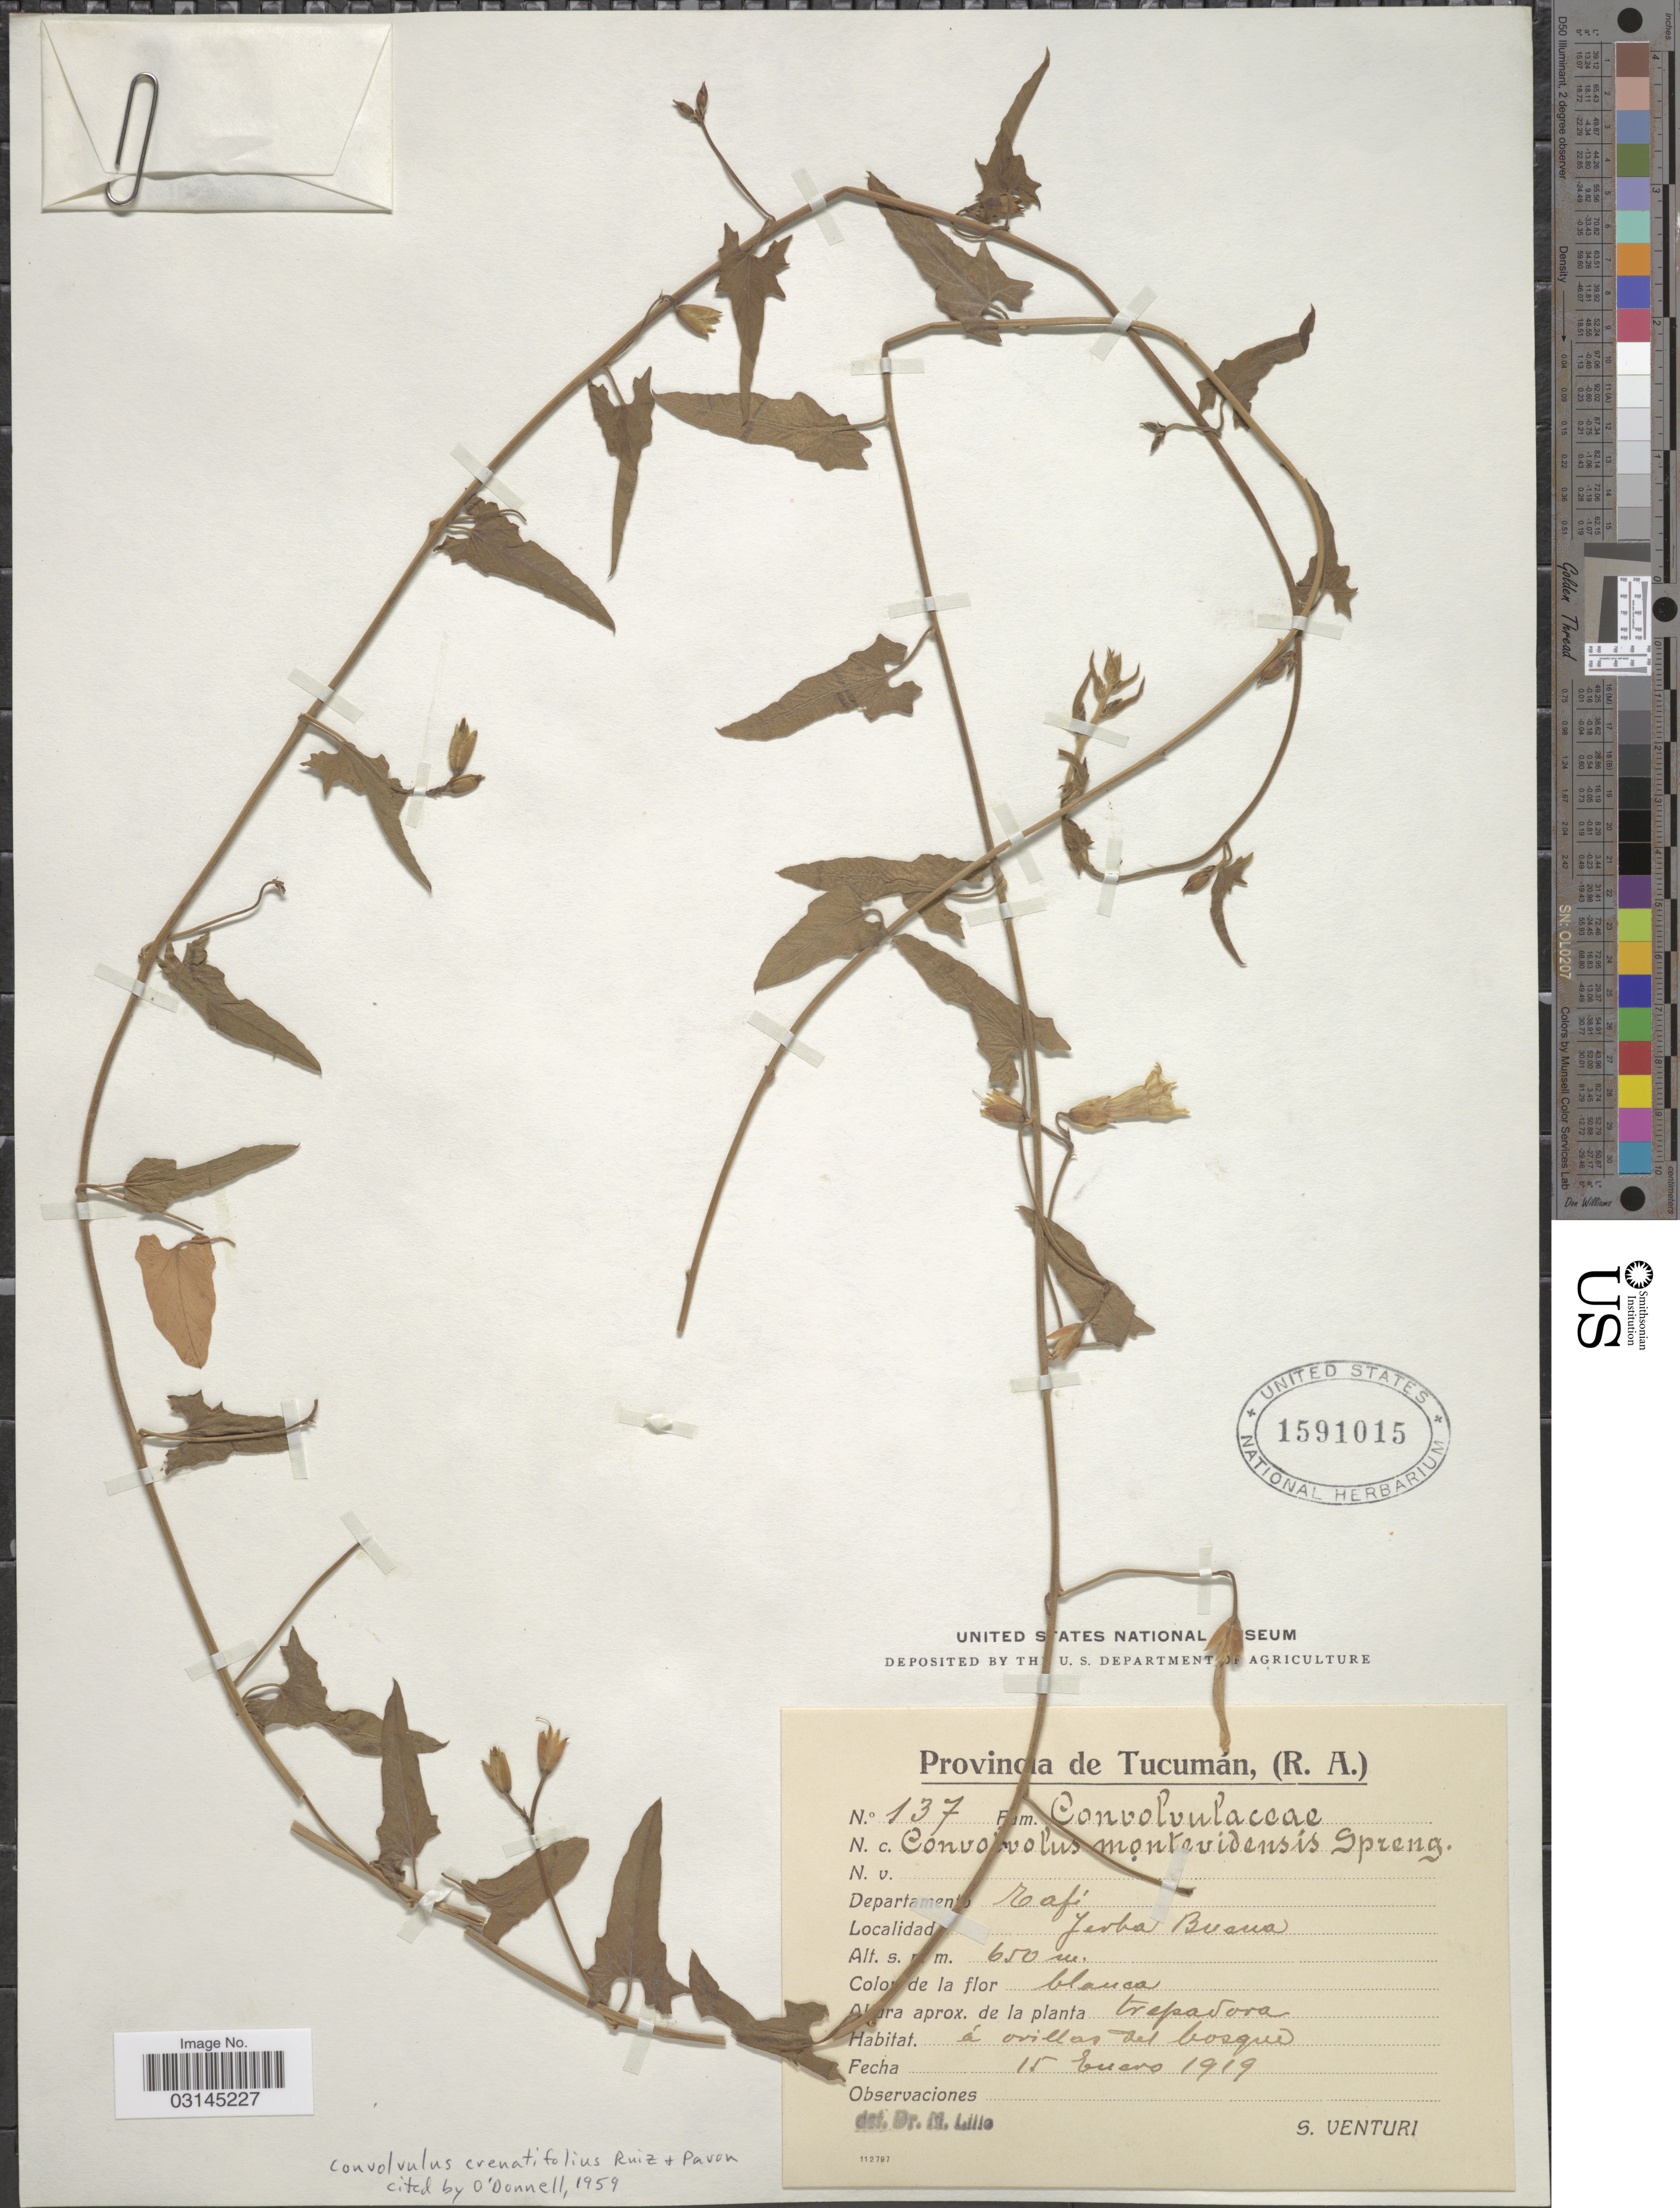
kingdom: Plantae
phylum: Tracheophyta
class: Magnoliopsida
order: Solanales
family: Convolvulaceae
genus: Convolvulus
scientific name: Convolvulus crenatifolius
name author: Ruiz & Pav.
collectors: S. Venturi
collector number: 137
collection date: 1919-01-15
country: Argentina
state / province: Tucuman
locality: Departamento Tafi, Jerba Buena.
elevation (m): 650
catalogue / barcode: US 1591015